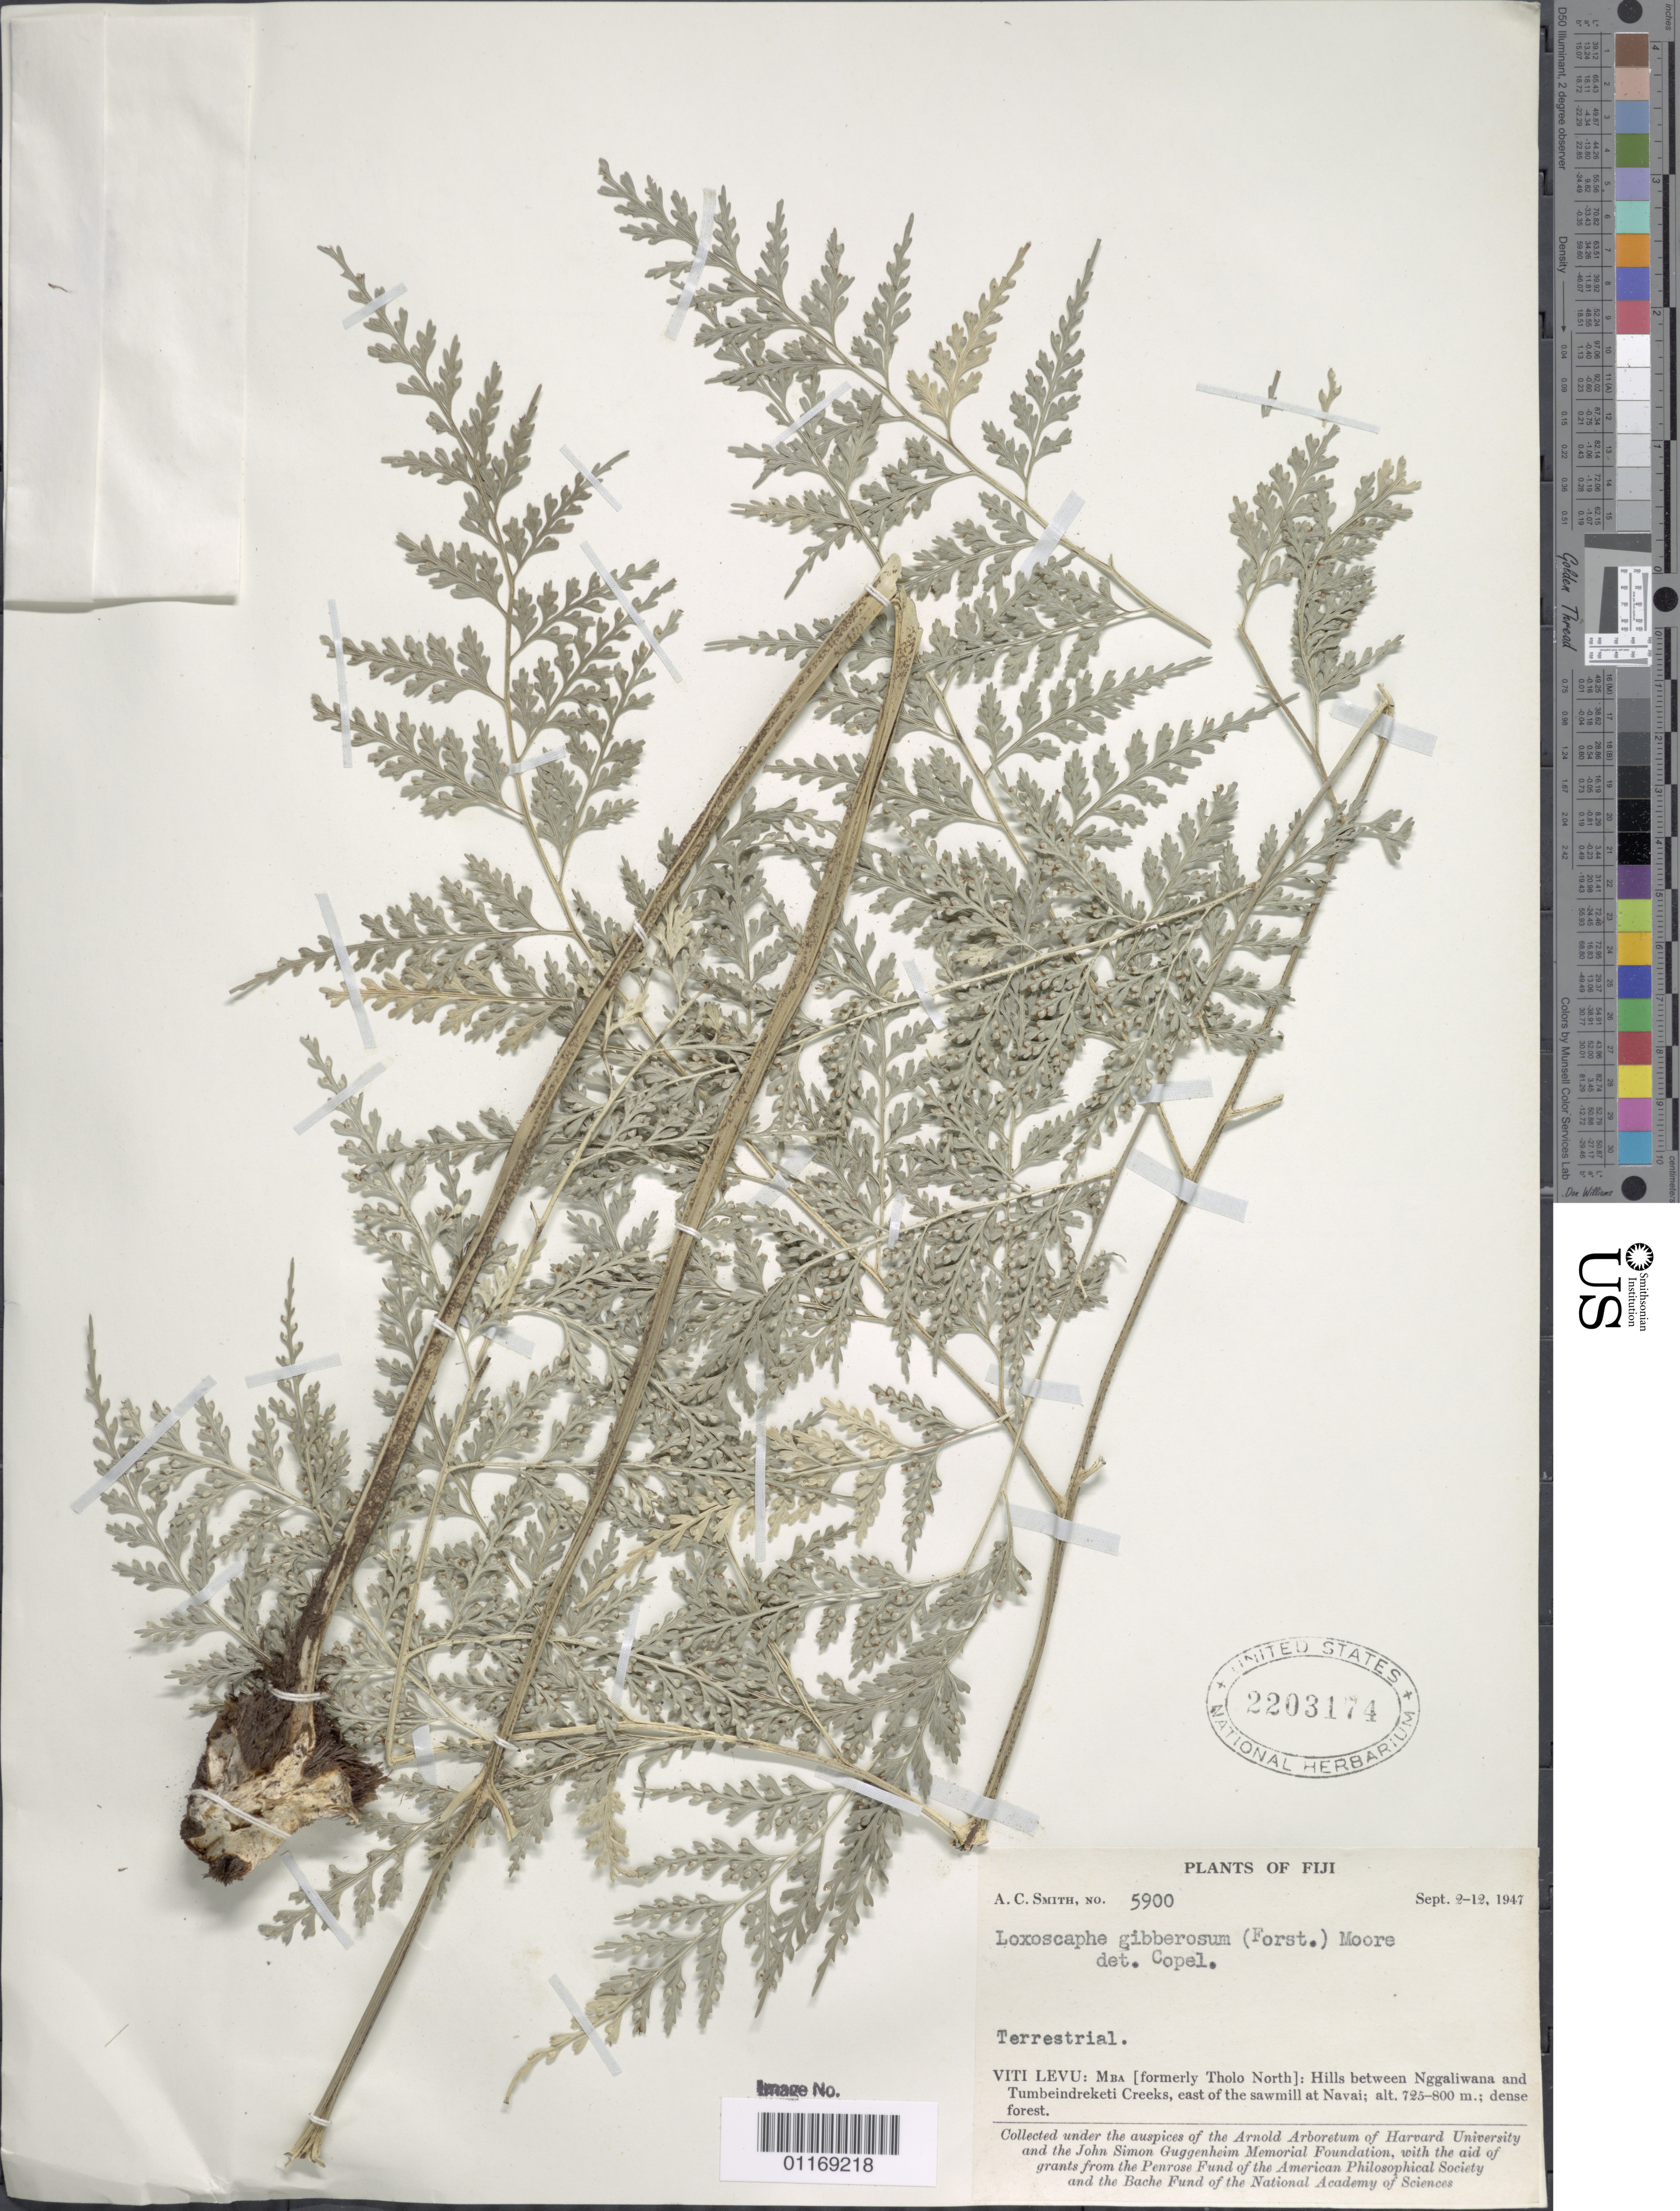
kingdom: Plantae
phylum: Tracheophyta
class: Polypodiopsida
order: Polypodiales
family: Aspleniaceae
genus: Asplenium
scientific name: Asplenium gibberosum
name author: (G. Forst.) Mett.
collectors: A. C. Smith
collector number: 5900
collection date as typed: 02 Sep 1947 to 12 Sep 1947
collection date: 1947-09-02/1947-09-12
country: Fiji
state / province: Western Division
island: Viti Levu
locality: Mba Prov., between nggaliwana and tumbeindreketi creeks, e of sawmill at navai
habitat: Dense forest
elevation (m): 725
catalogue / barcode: US 2203174